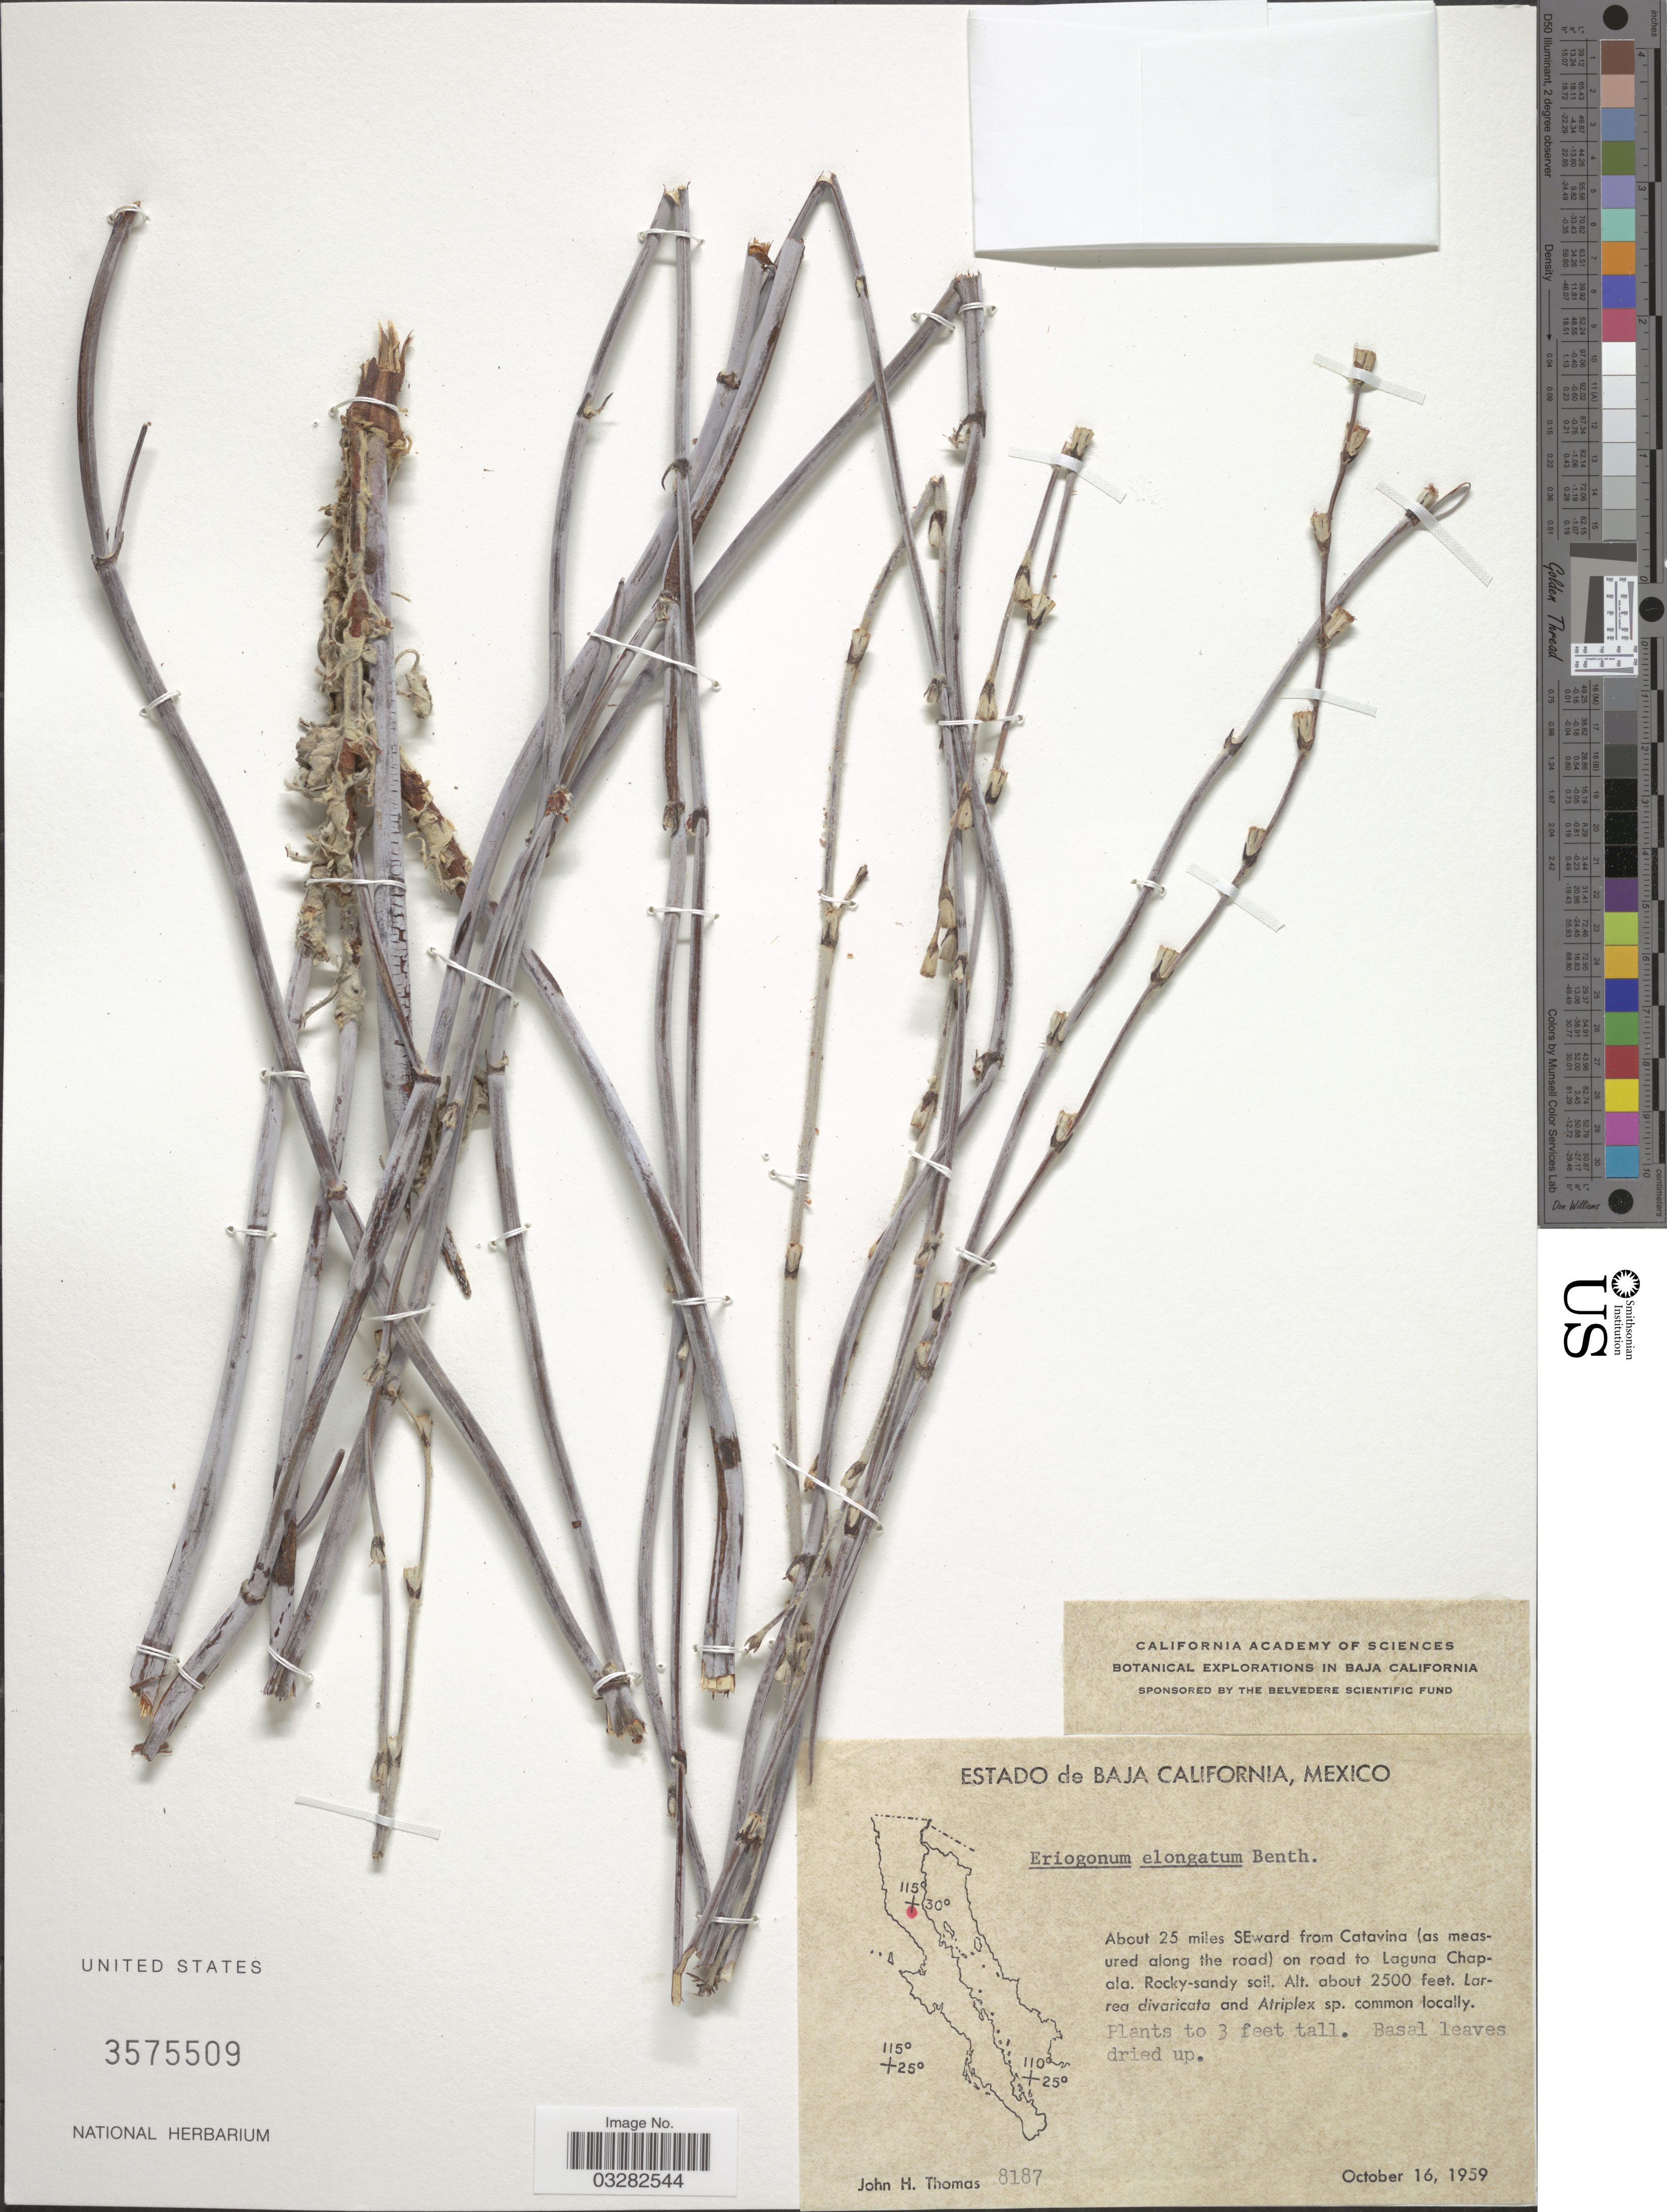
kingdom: Plantae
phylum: Tracheophyta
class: Magnoliopsida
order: Caryophyllales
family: Polygonaceae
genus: Eriogonum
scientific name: Eriogonum elongatum var. elongatum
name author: Benth.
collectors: J. H. Thomas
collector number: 8187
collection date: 1959-10-16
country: Mexico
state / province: Baja California Norte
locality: About 25 miles SEward from Catavina (as measured along the road) on road to laguna Chapala.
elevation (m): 762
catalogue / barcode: US 3575509